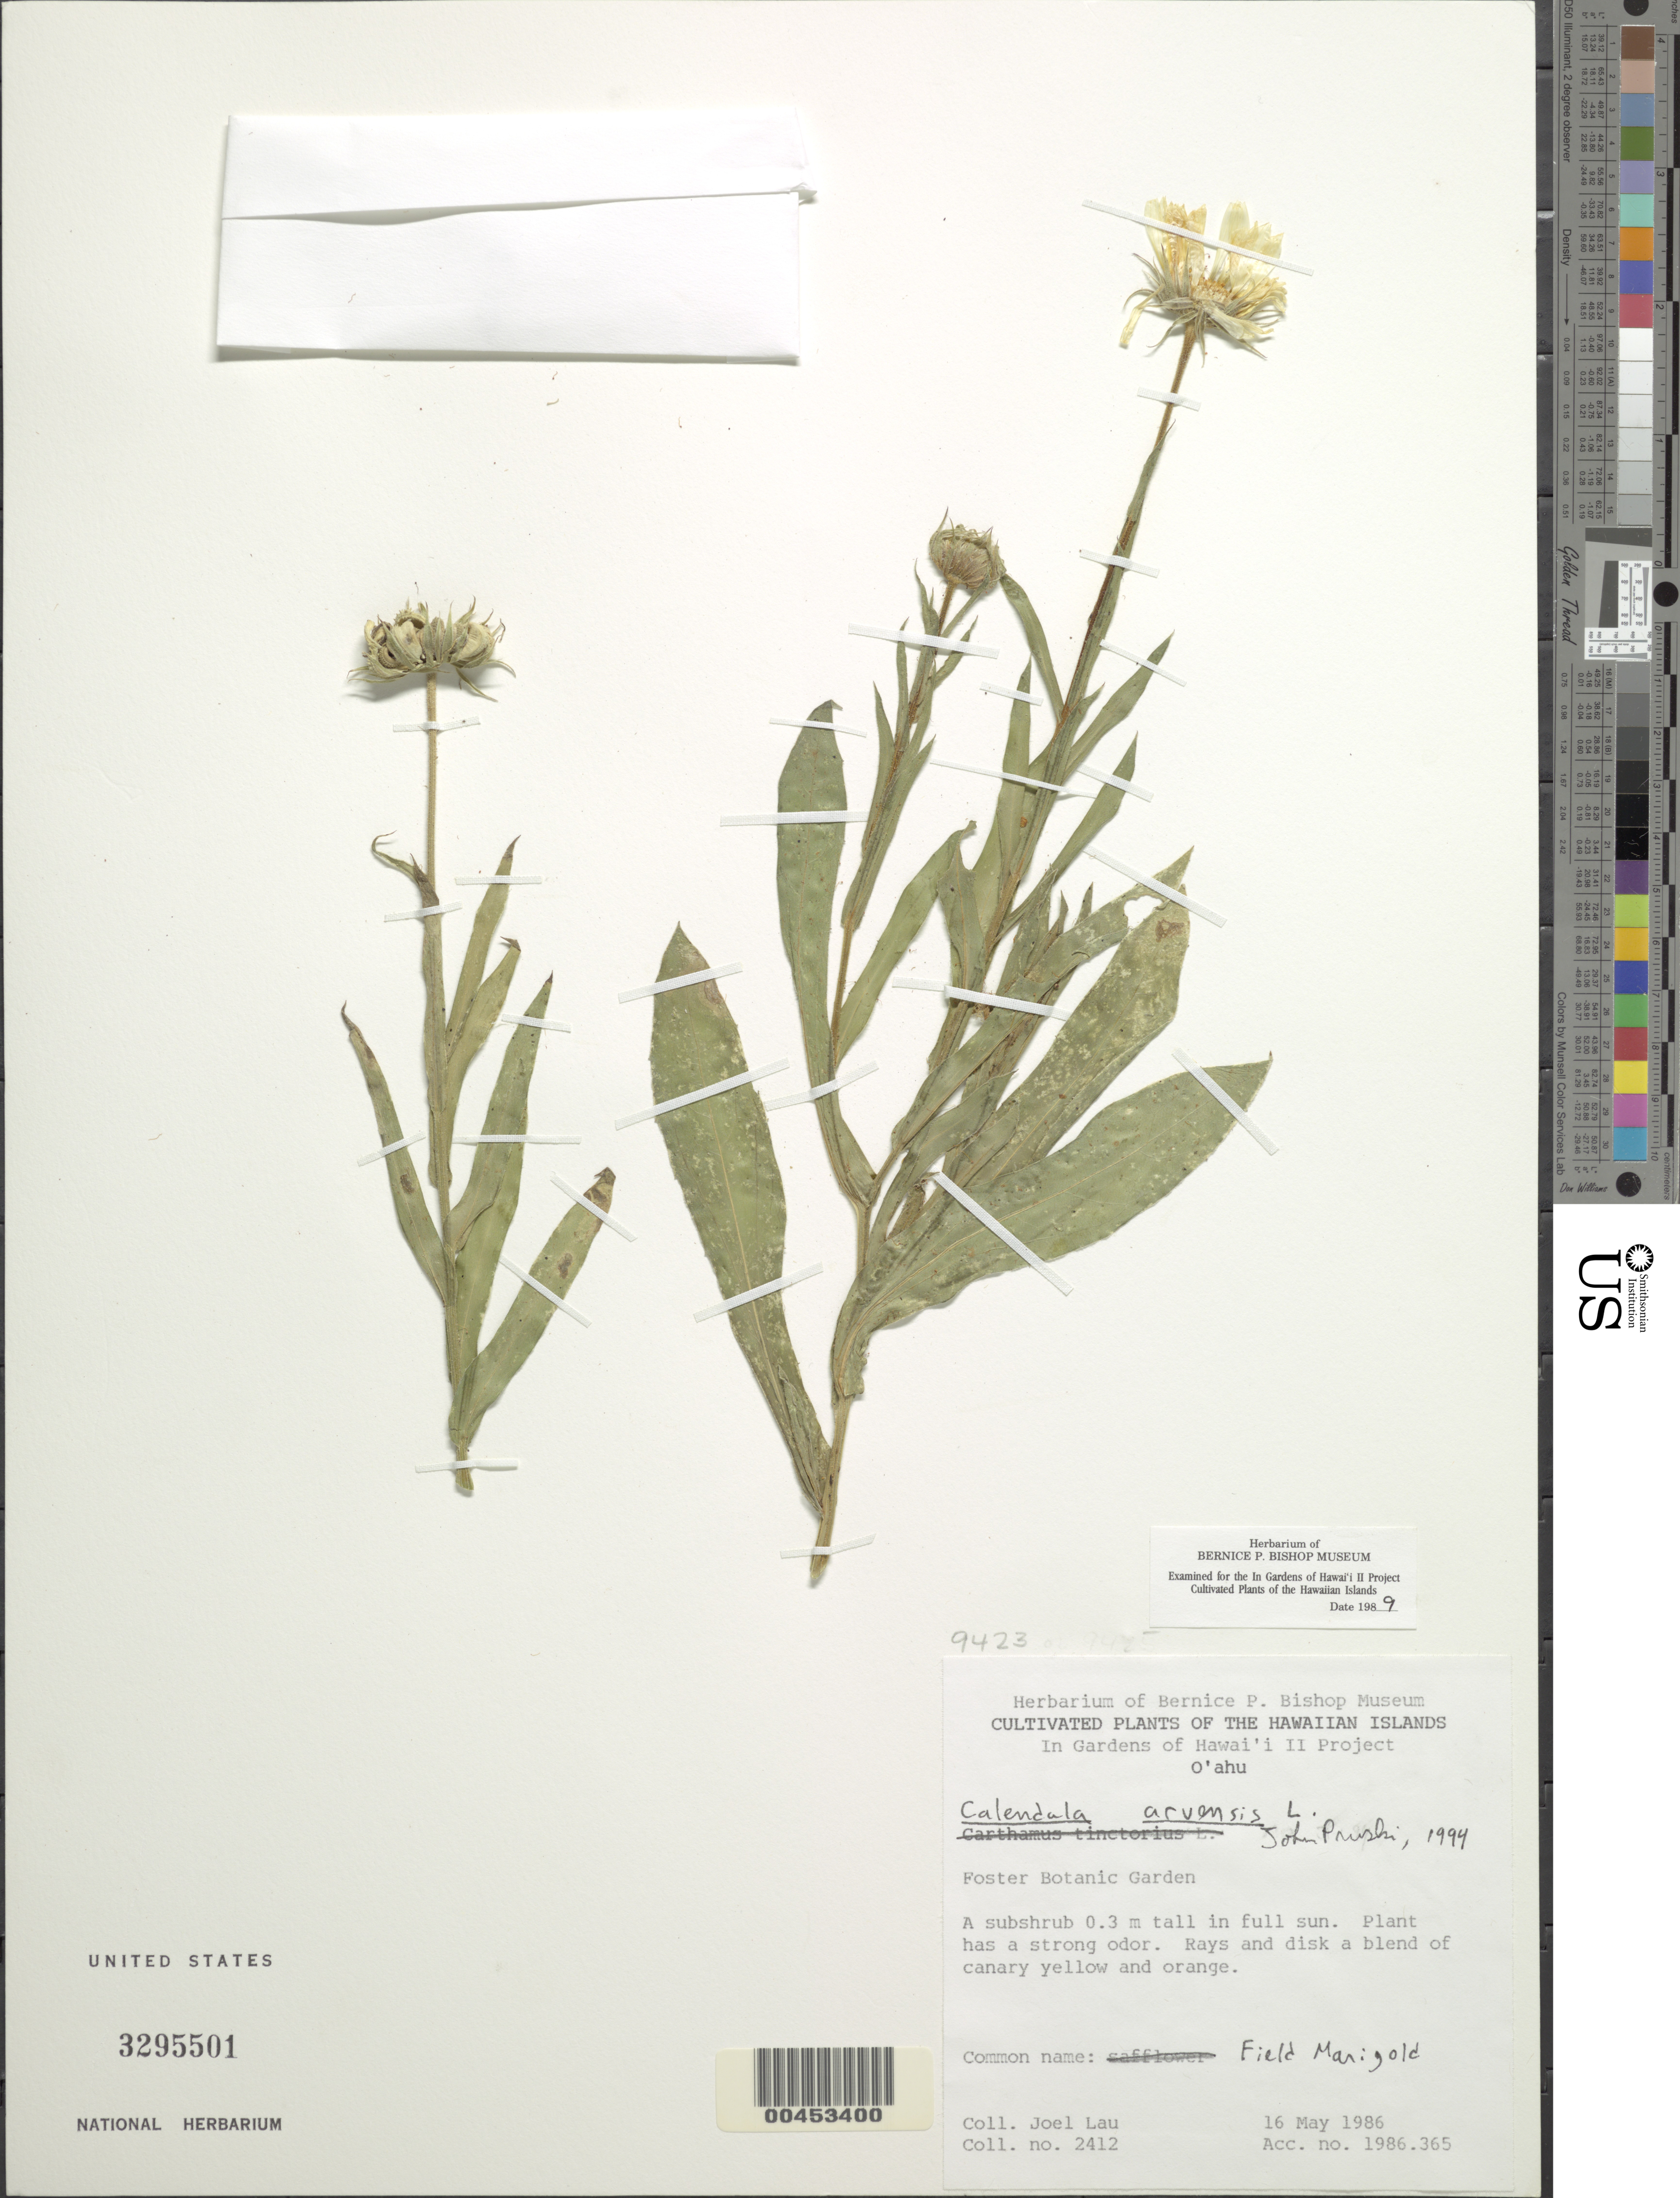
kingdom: Plantae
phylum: Tracheophyta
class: Magnoliopsida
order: Asterales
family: Asteraceae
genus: Calendula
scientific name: Calendula arvensis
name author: L.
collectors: J. Lau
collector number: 2412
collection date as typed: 16 May 1986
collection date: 1986-05-16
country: United States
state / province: Hawaii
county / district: Honolulu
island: Oahu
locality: Foster Botanical Garden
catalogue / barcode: US 3295501